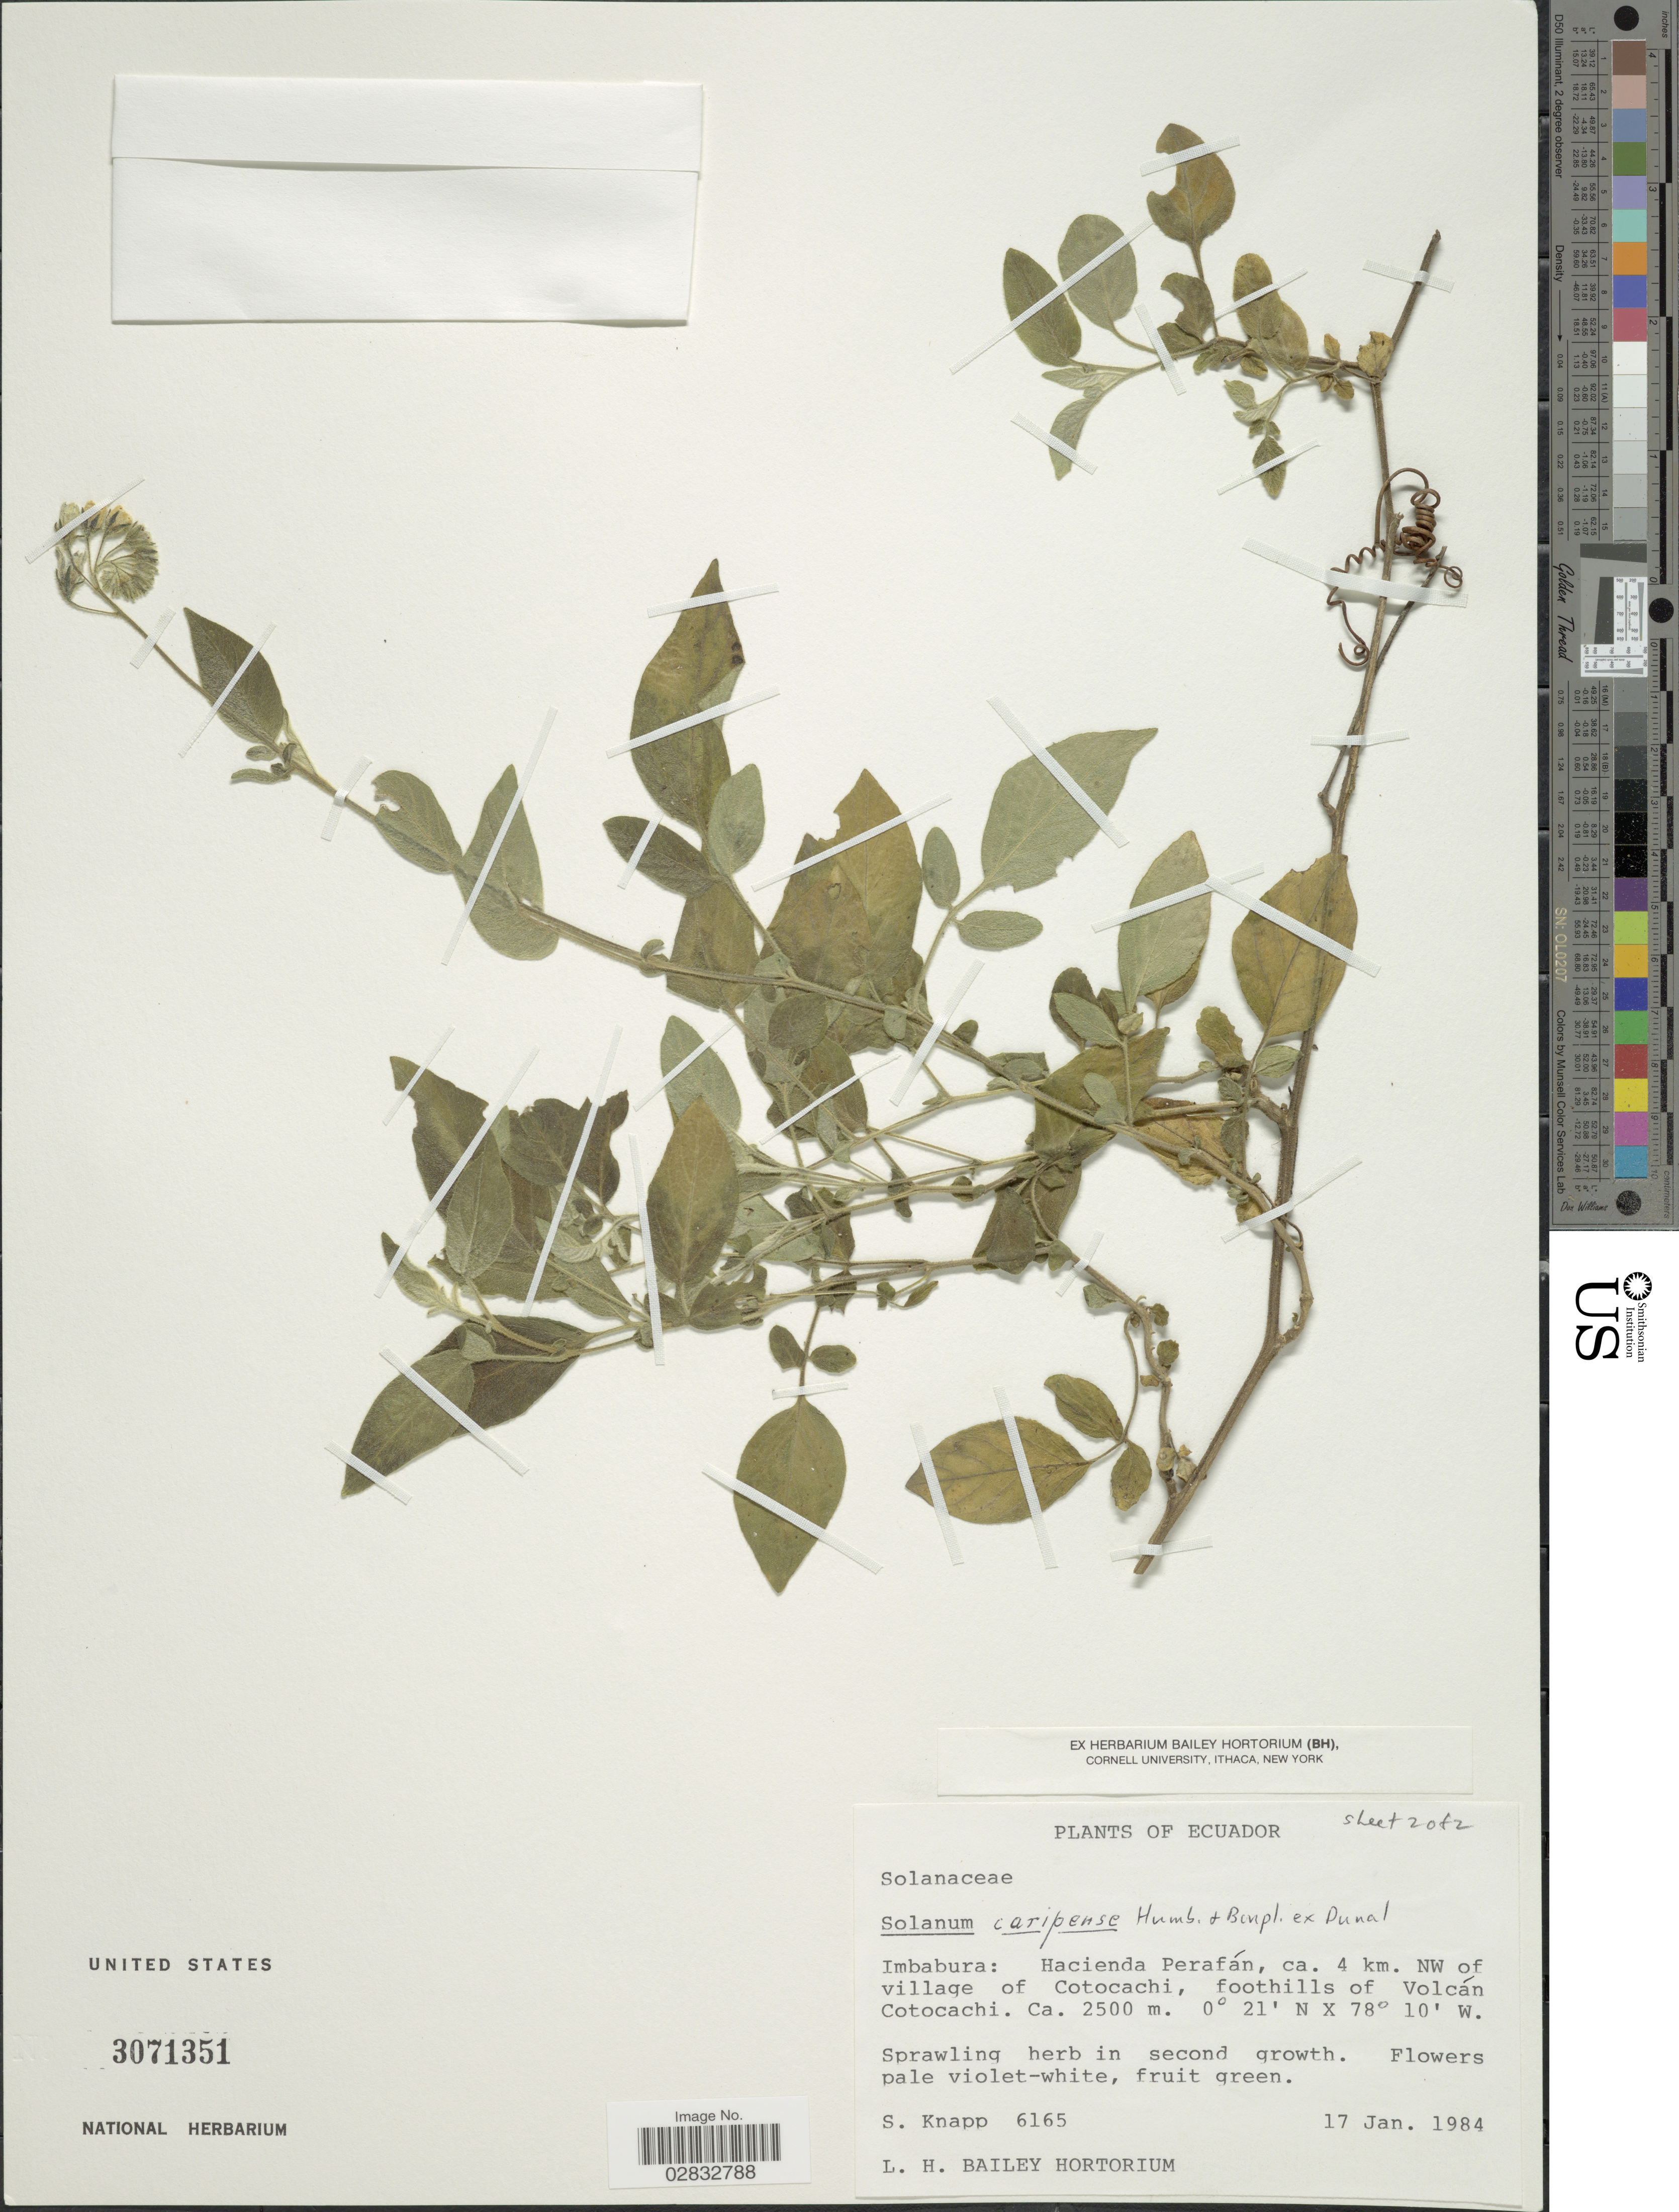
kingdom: Plantae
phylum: Tracheophyta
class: Magnoliopsida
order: Solanales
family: Solanaceae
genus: Solanum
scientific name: Solanum caripense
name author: Humb. & Bonpl. ex Dunal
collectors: S. Knapp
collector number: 6165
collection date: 1984-01-17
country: Ecuador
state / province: Imbabura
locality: Hacienda Perafán, ca. 4 km. NW of village of Cotocachi, foothills of Volcán Cotocachi.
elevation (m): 2500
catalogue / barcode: US 3071351